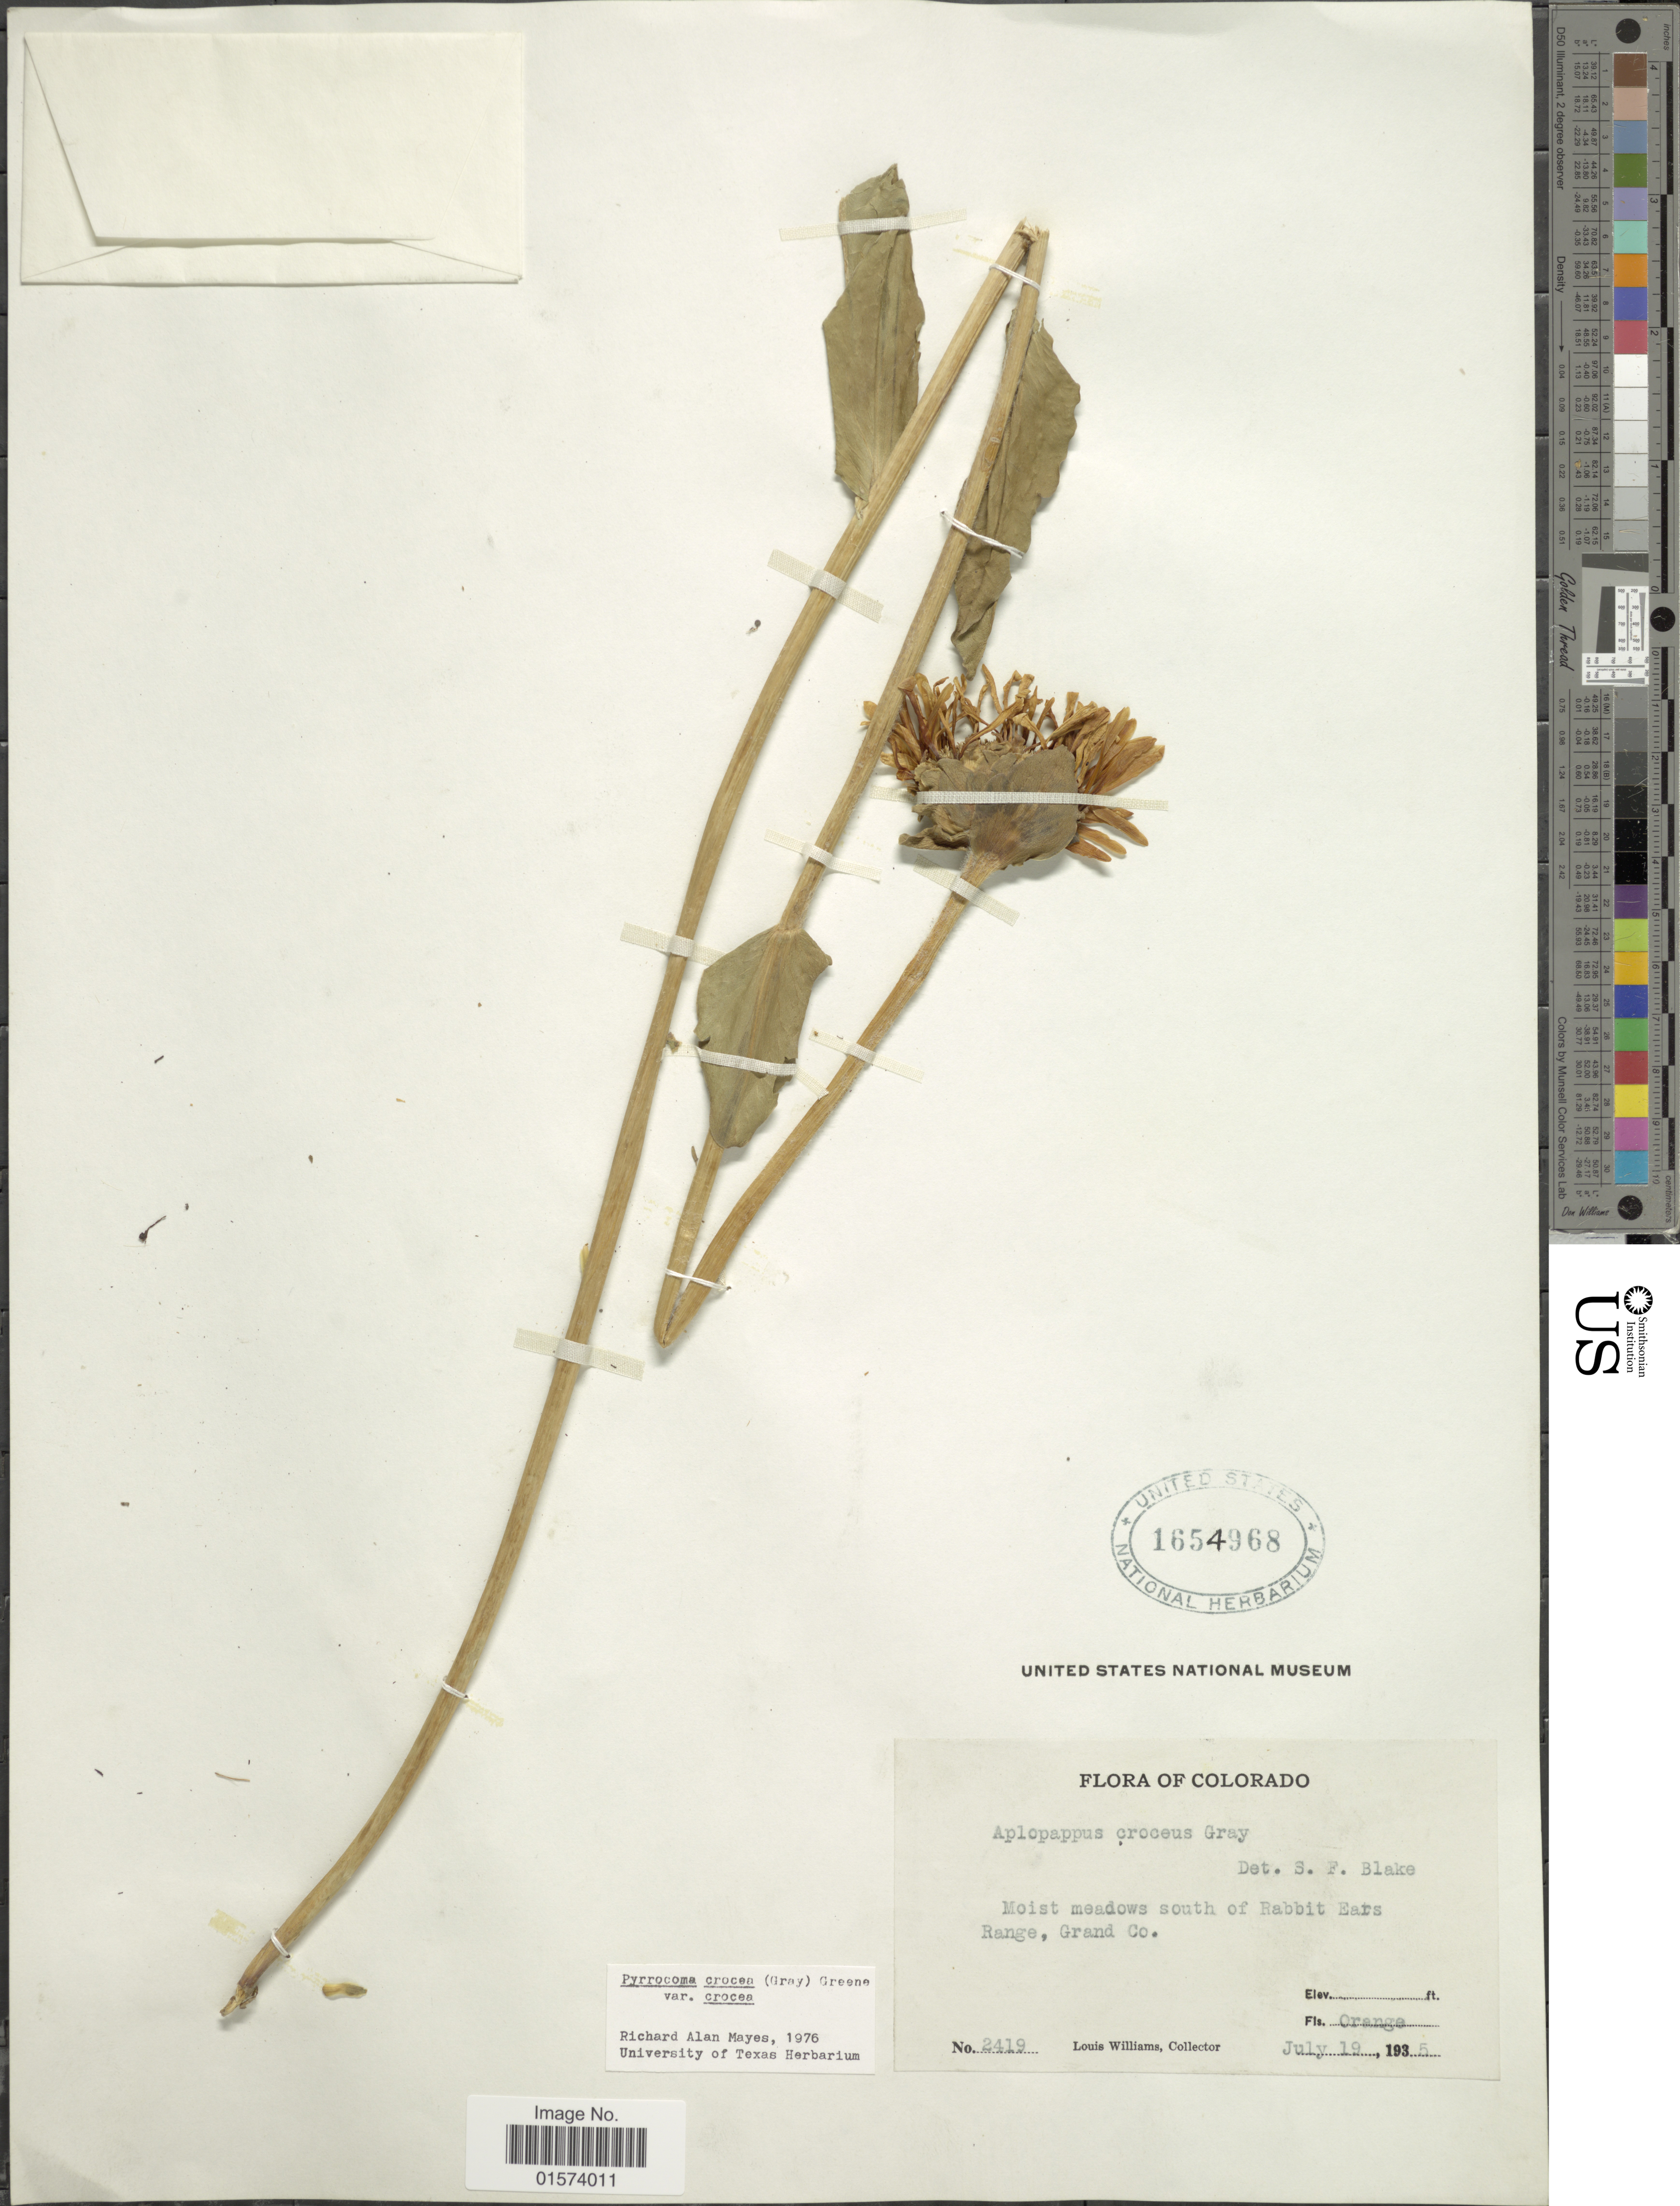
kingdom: Plantae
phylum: Tracheophyta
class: Magnoliopsida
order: Asterales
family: Asteraceae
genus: Pyrrocoma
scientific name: Pyrrocoma crocea var. crocea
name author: (A. Gray) Greene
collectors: L. G. Williams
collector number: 2419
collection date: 1935-07-19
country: United States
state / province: Colorado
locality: Moist meadows south of Rabbit Ears Range, Grand Co.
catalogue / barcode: US 1654968